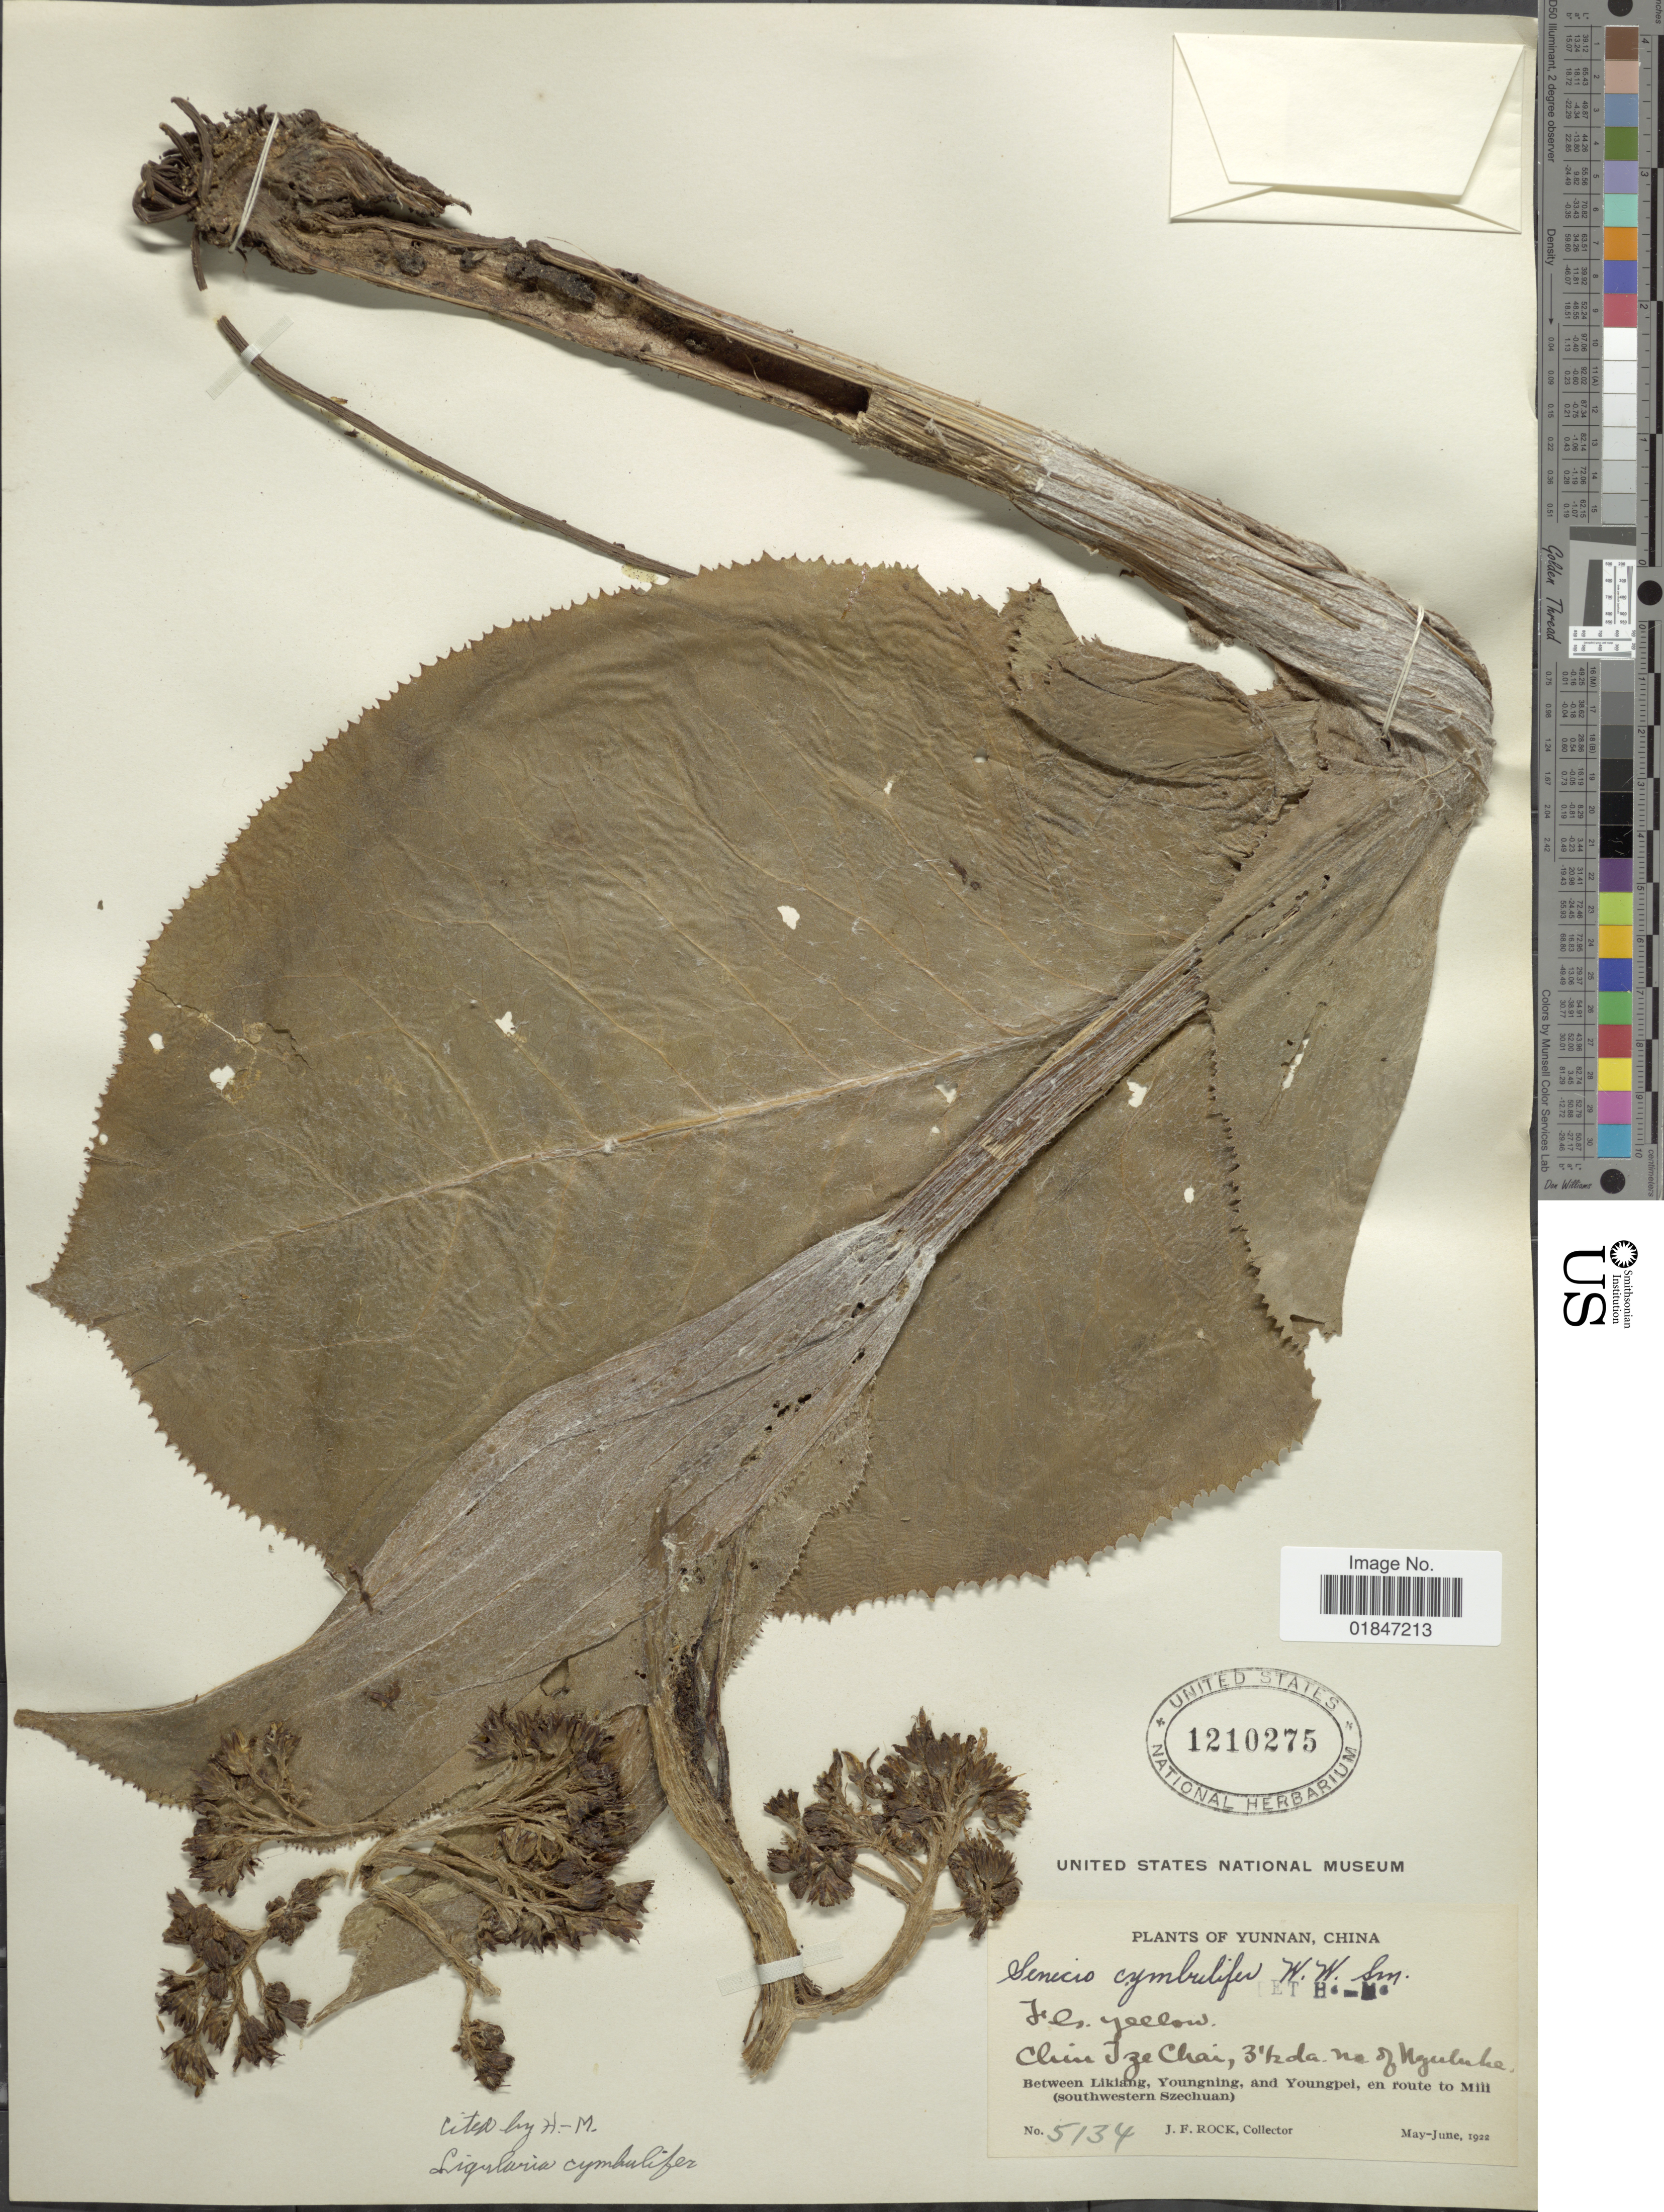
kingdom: Plantae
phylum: Tracheophyta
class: Magnoliopsida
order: Asterales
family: Asteraceae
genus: Ligularia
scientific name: Ligularia cymbulifera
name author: (W.W. Sm.) Hand.-Mazz.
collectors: J. Rock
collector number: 5134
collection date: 1922-05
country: China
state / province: Yunnan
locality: Between Likiang, Youngning, and Youngspel, en route to Mill (southwestern Szechuan). Chim Tze Chai. 3½da. N. of Nguluha.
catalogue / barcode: US 1210275